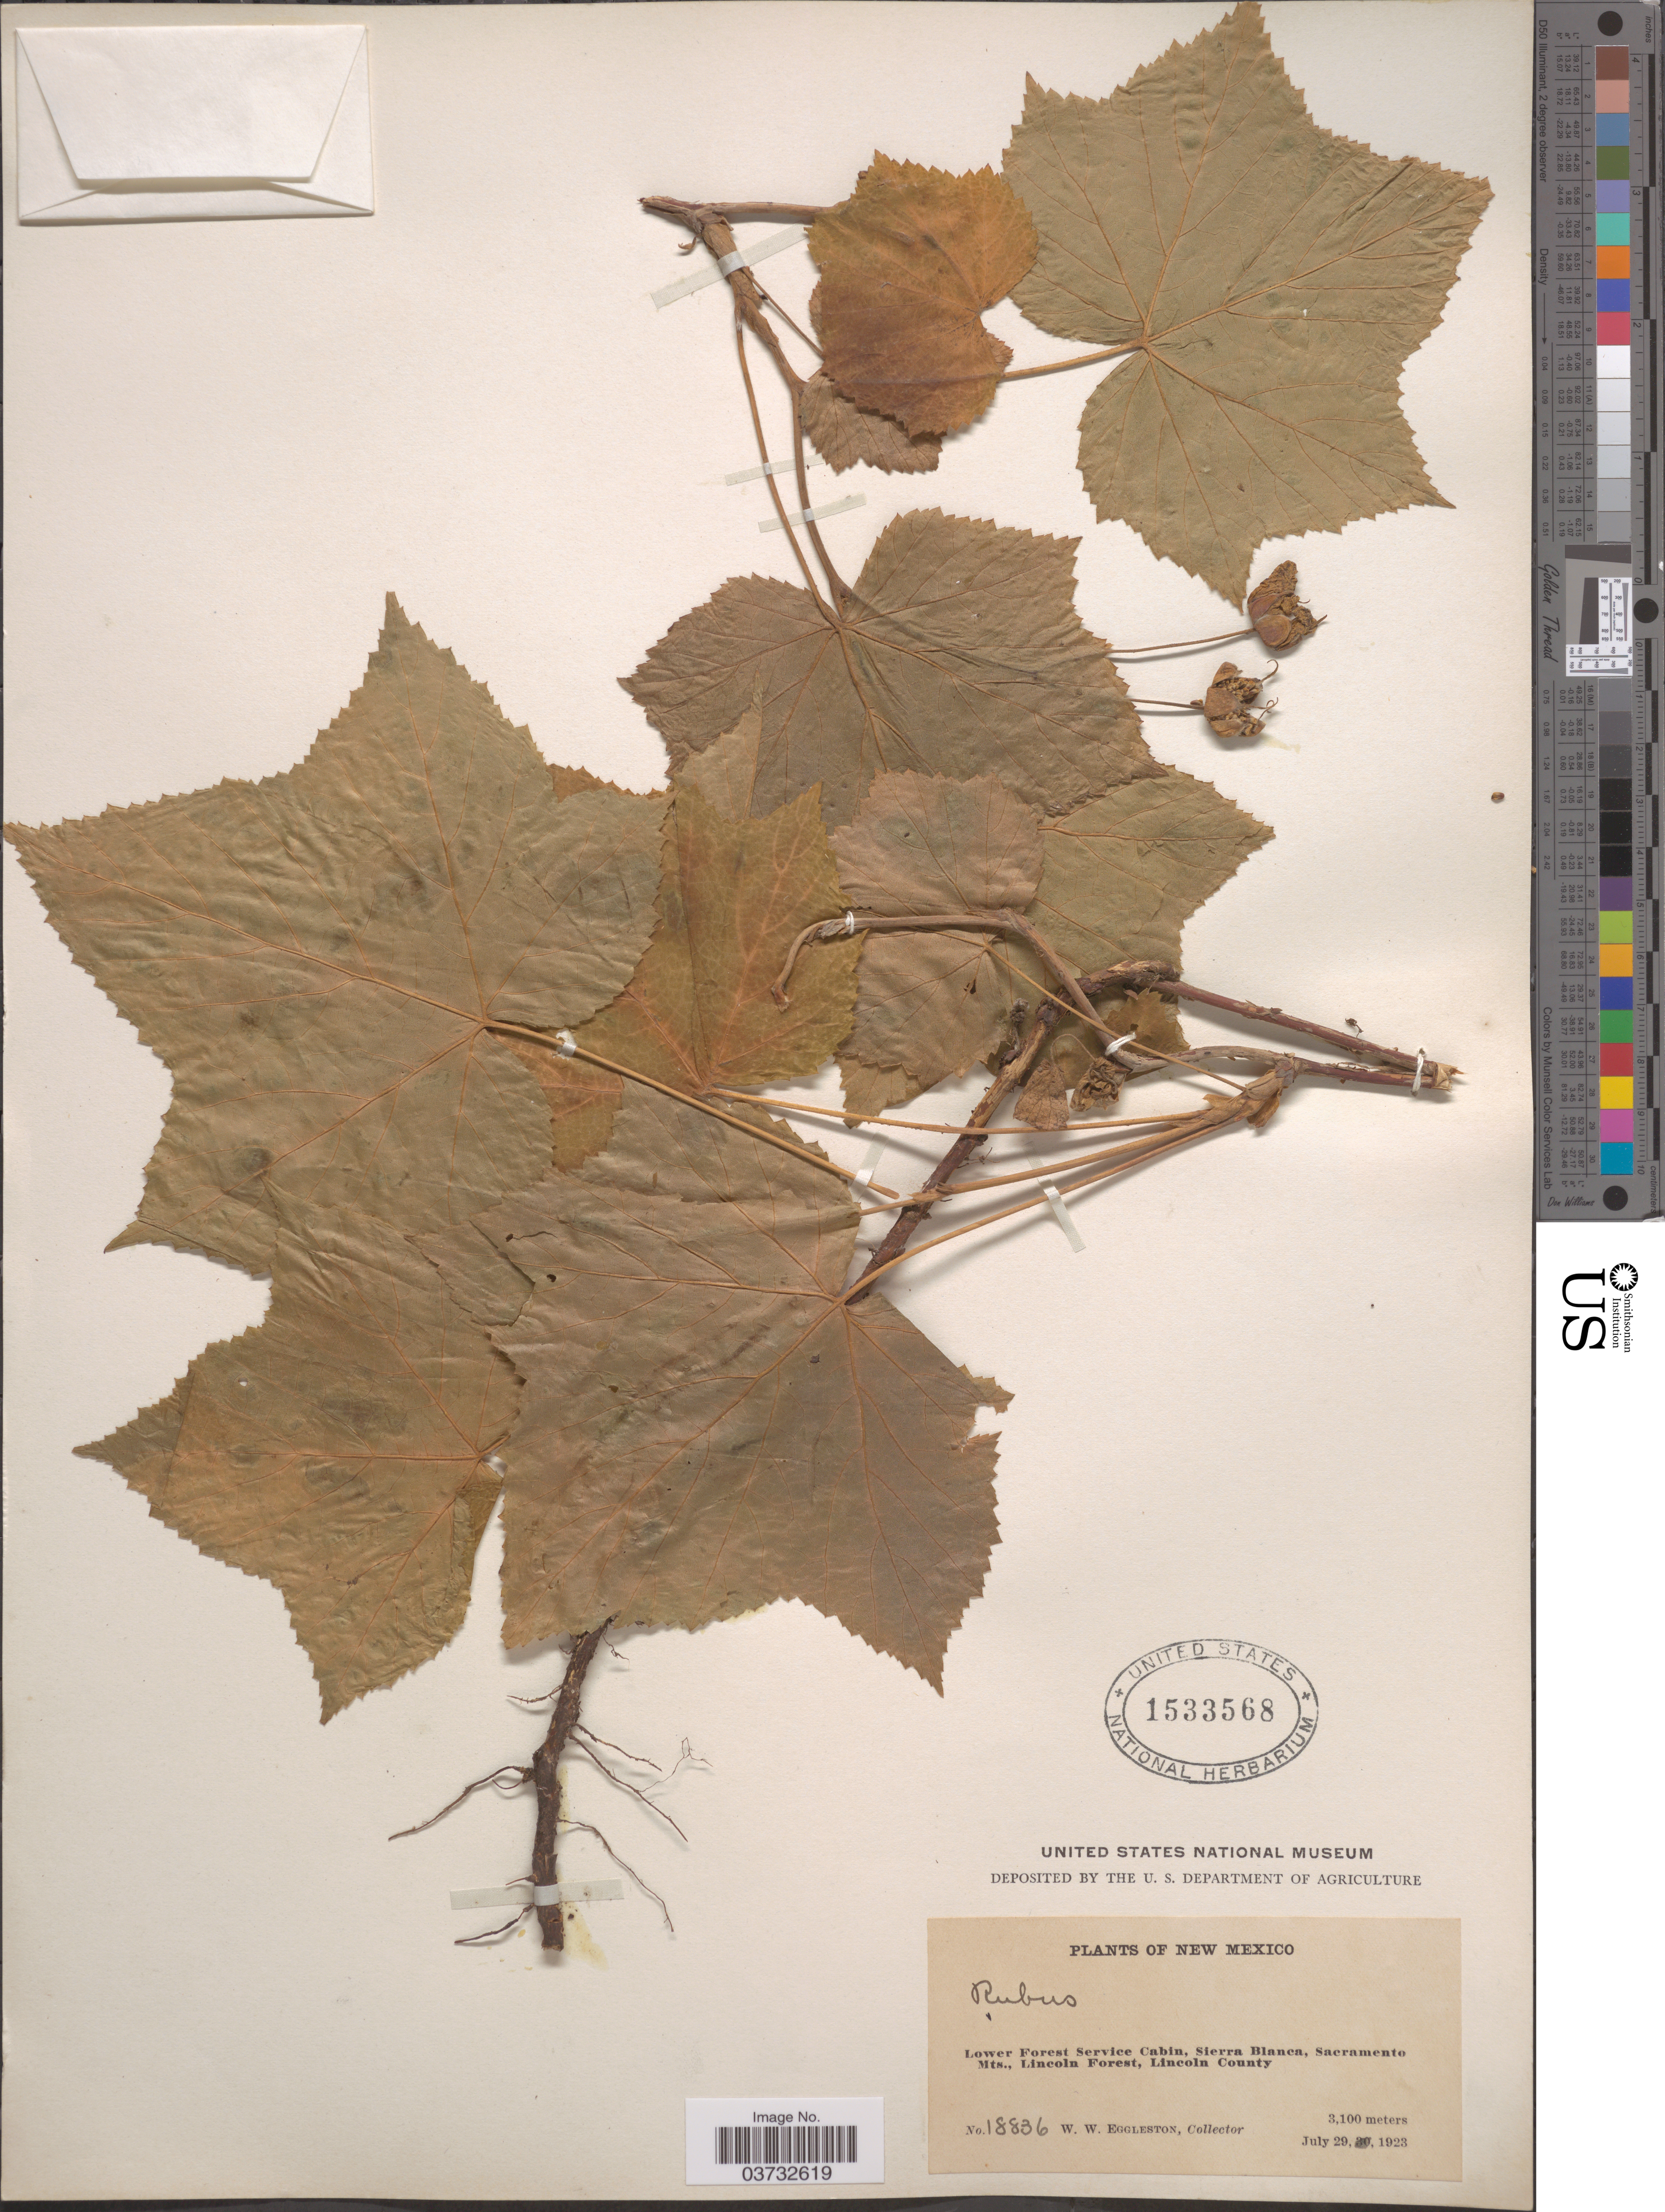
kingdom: Plantae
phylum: Tracheophyta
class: Magnoliopsida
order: Rosales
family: Rosaceae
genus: Rubus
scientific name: Rubus sp.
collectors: W. W. Eggleston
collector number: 18836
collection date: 1923-07-29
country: United States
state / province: New Mexico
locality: Lower Forest Service Cabin, Sierra Blanca, Sacramento Mts., Lincoln Forest, Lincoln County.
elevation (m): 3100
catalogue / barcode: US 1533568